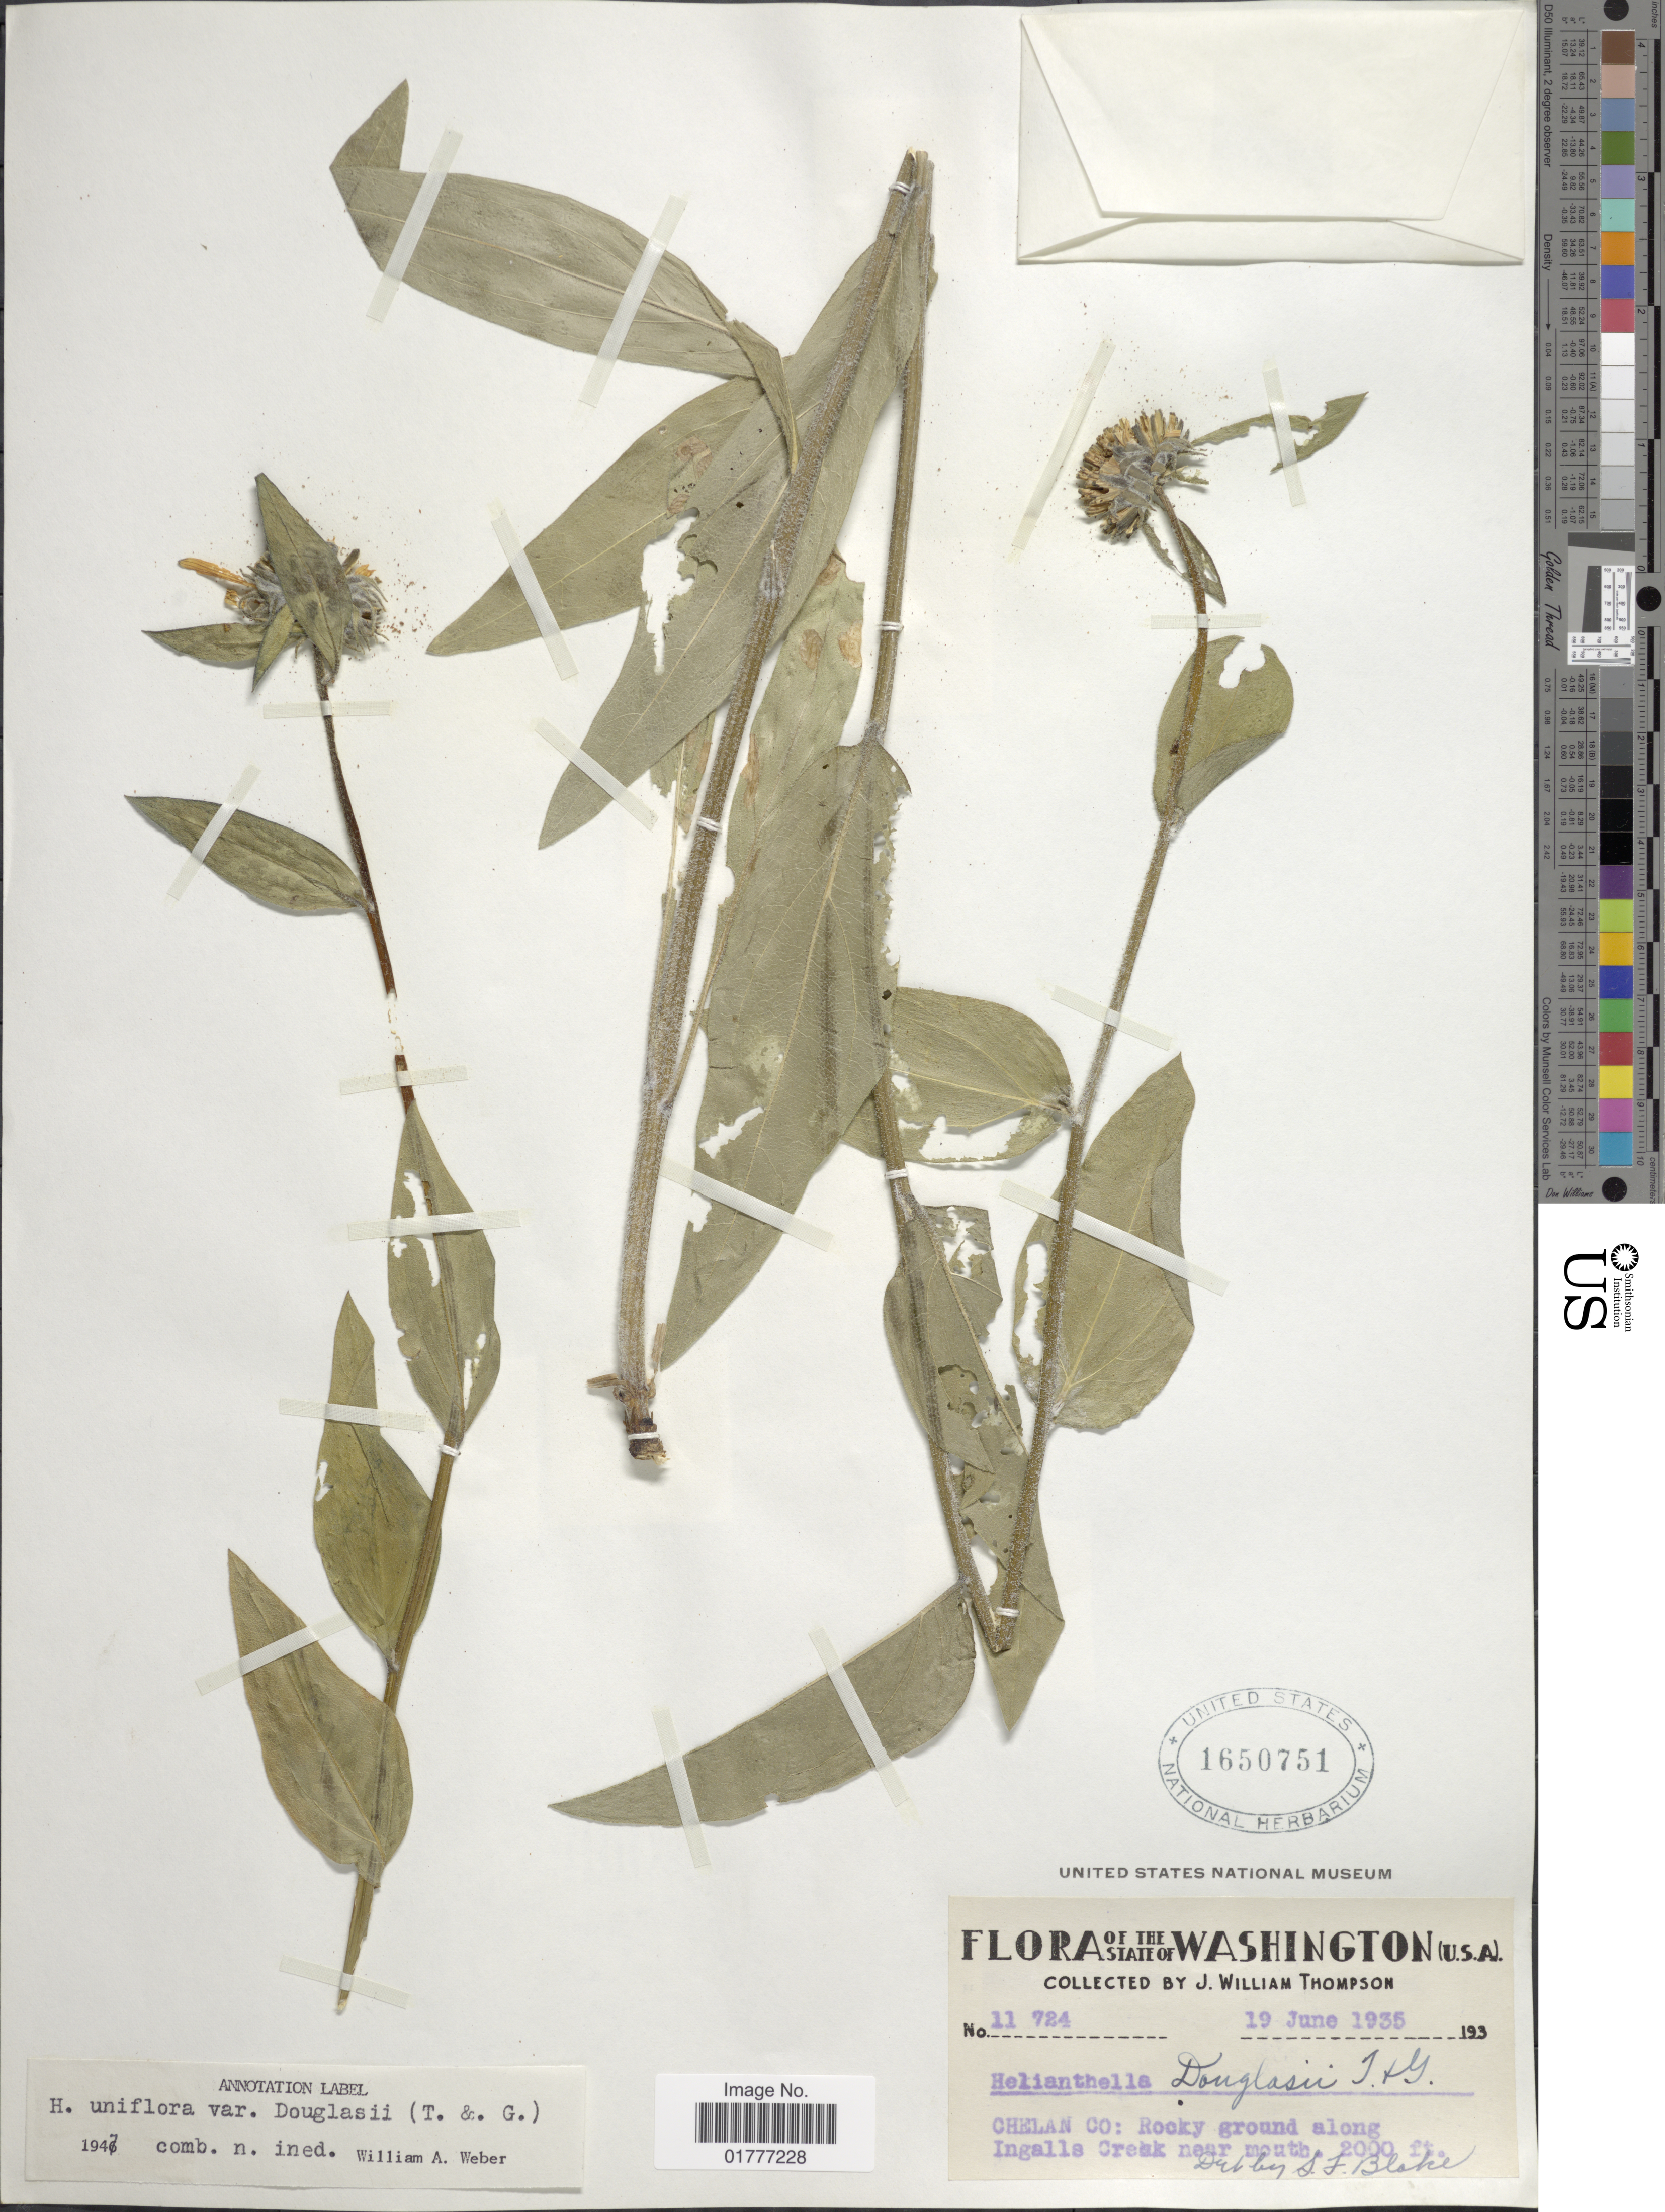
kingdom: Plantae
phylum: Tracheophyta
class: Magnoliopsida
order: Asterales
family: Asteraceae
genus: Helianthella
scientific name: Helianthella douglasii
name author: Torr. & A. Gray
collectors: J. W. Thompson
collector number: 11724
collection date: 1935-06-19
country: United States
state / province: Washington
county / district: Chelan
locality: Chelan Co: Ingalls Creek near mouth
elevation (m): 610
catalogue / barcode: US 1650751